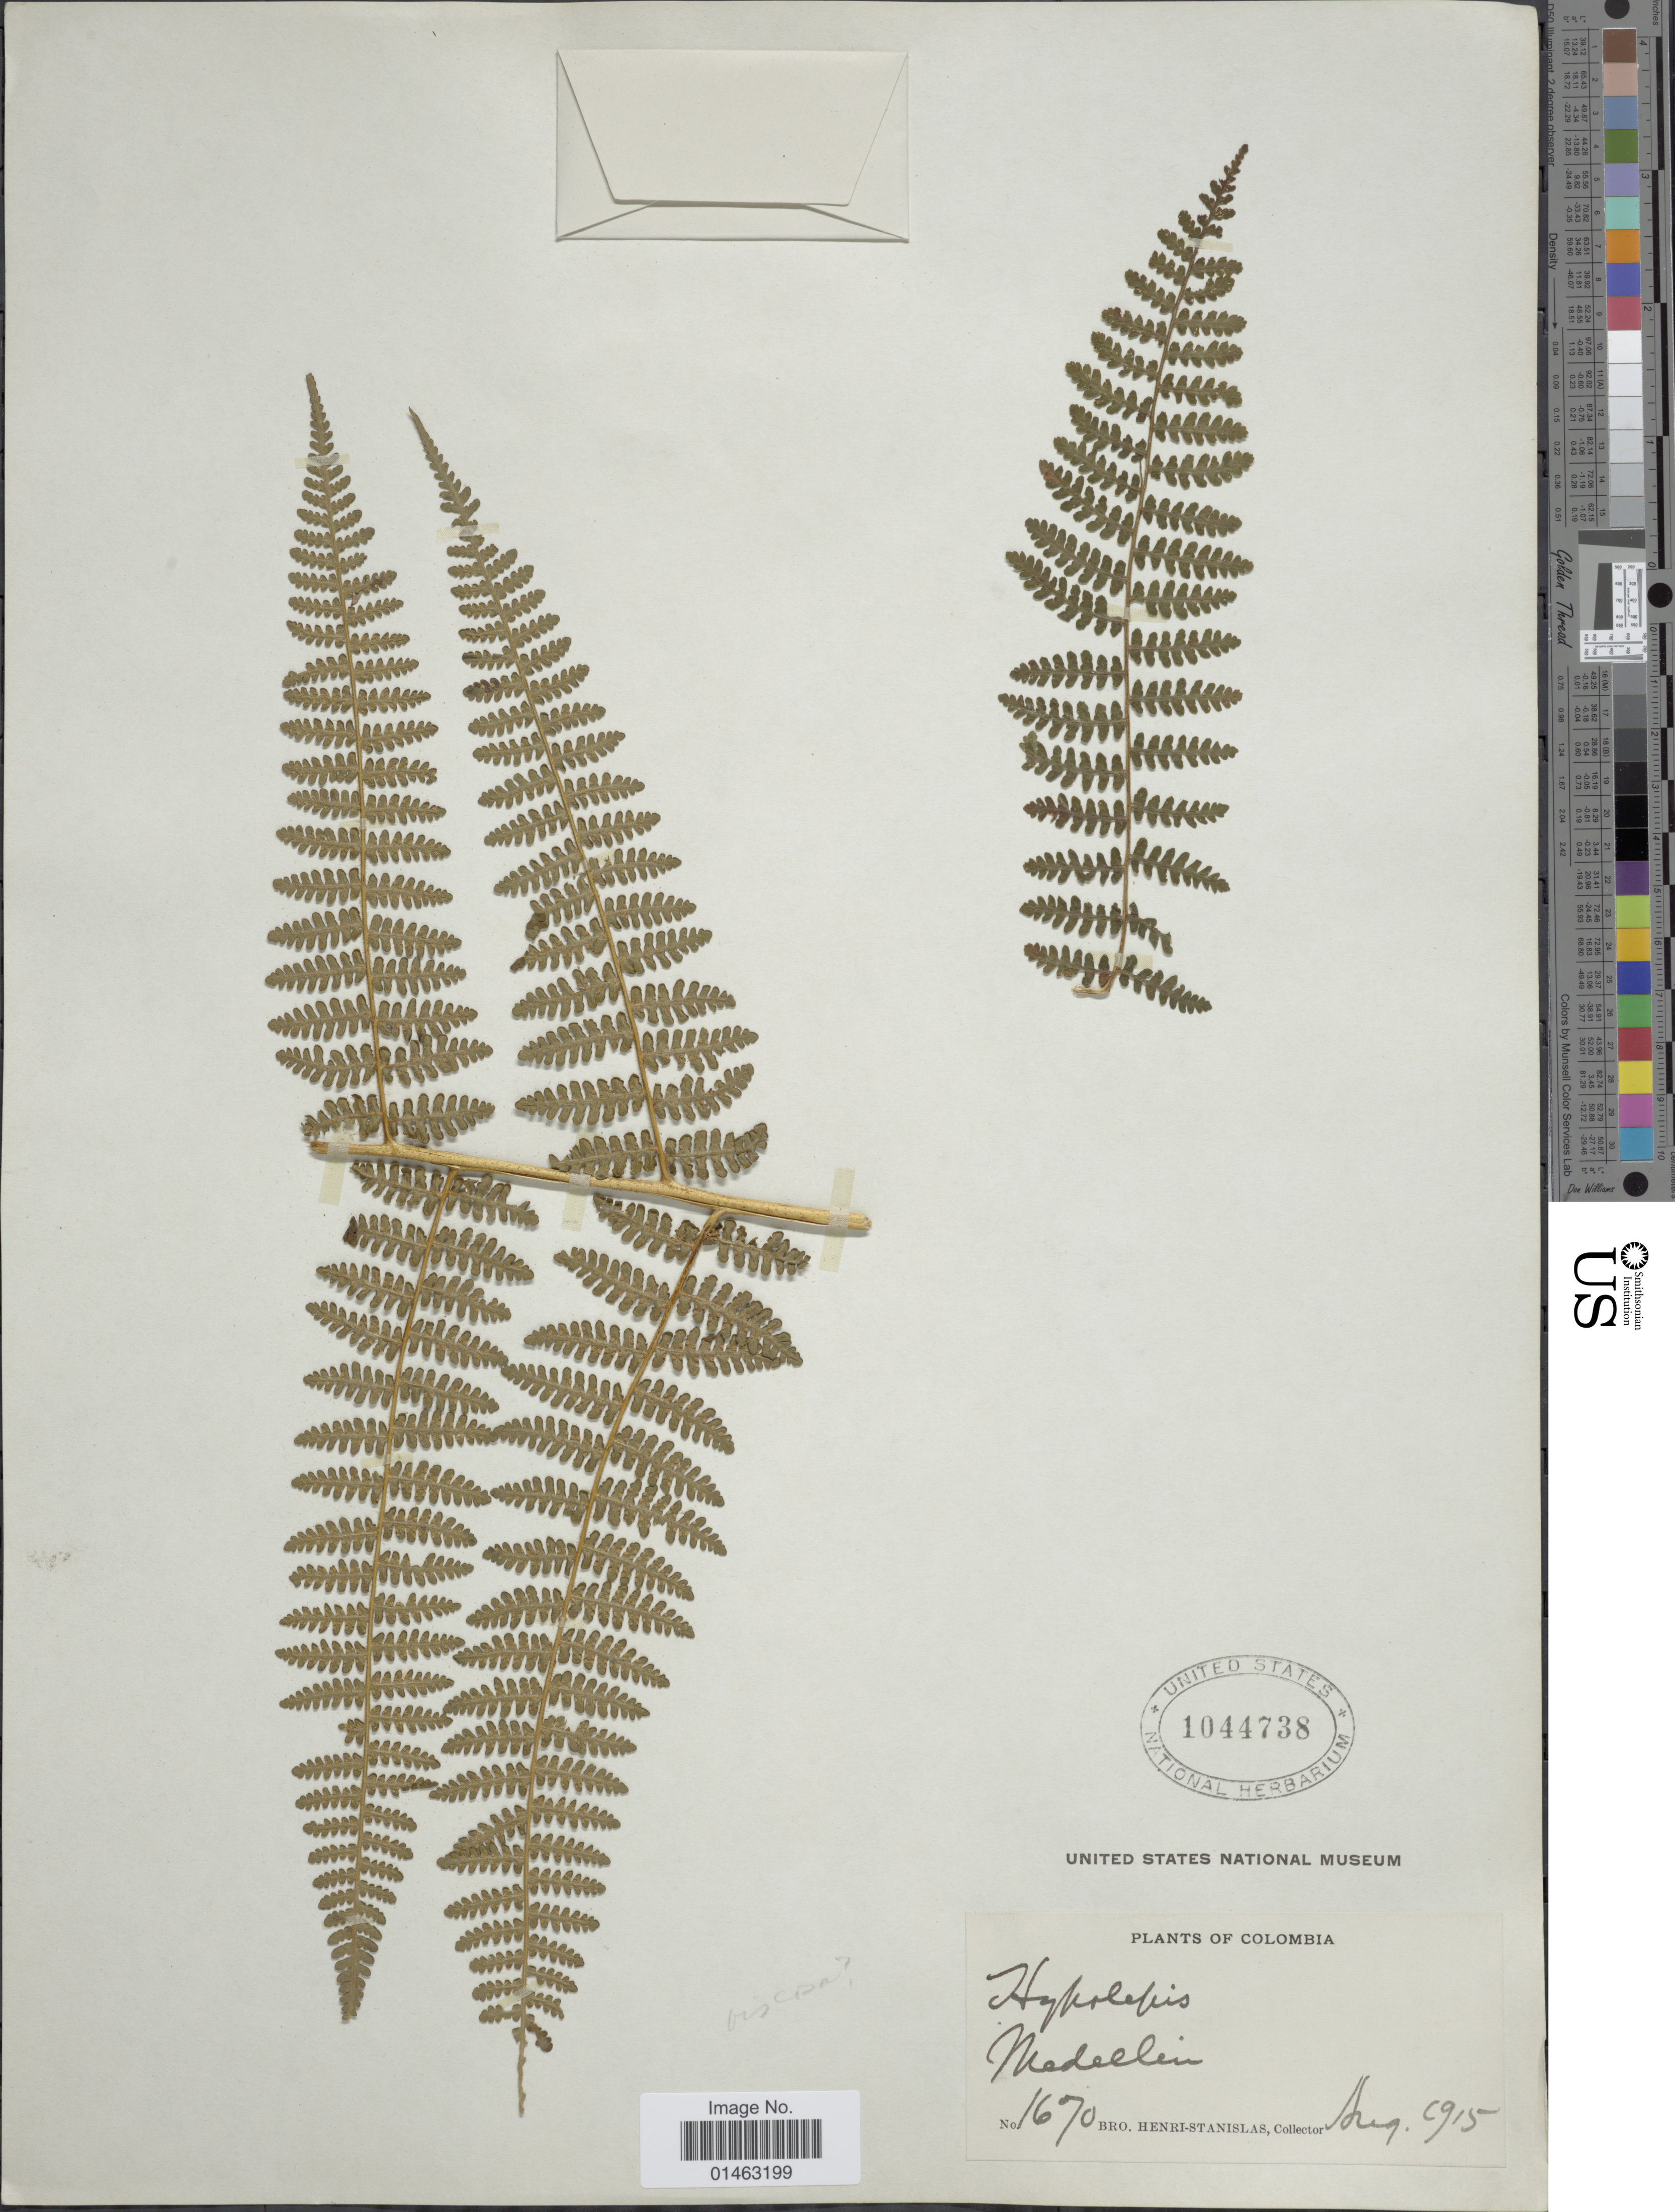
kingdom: Plantae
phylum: Tracheophyta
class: Polypodiopsida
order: Polypodiales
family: Dennstaedtiaceae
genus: Hypolepis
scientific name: Hypolepis viscosa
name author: H. Karst.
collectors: Henri-Stanislas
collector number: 1670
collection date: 1915-08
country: Colombia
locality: Medellin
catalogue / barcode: US 1044738